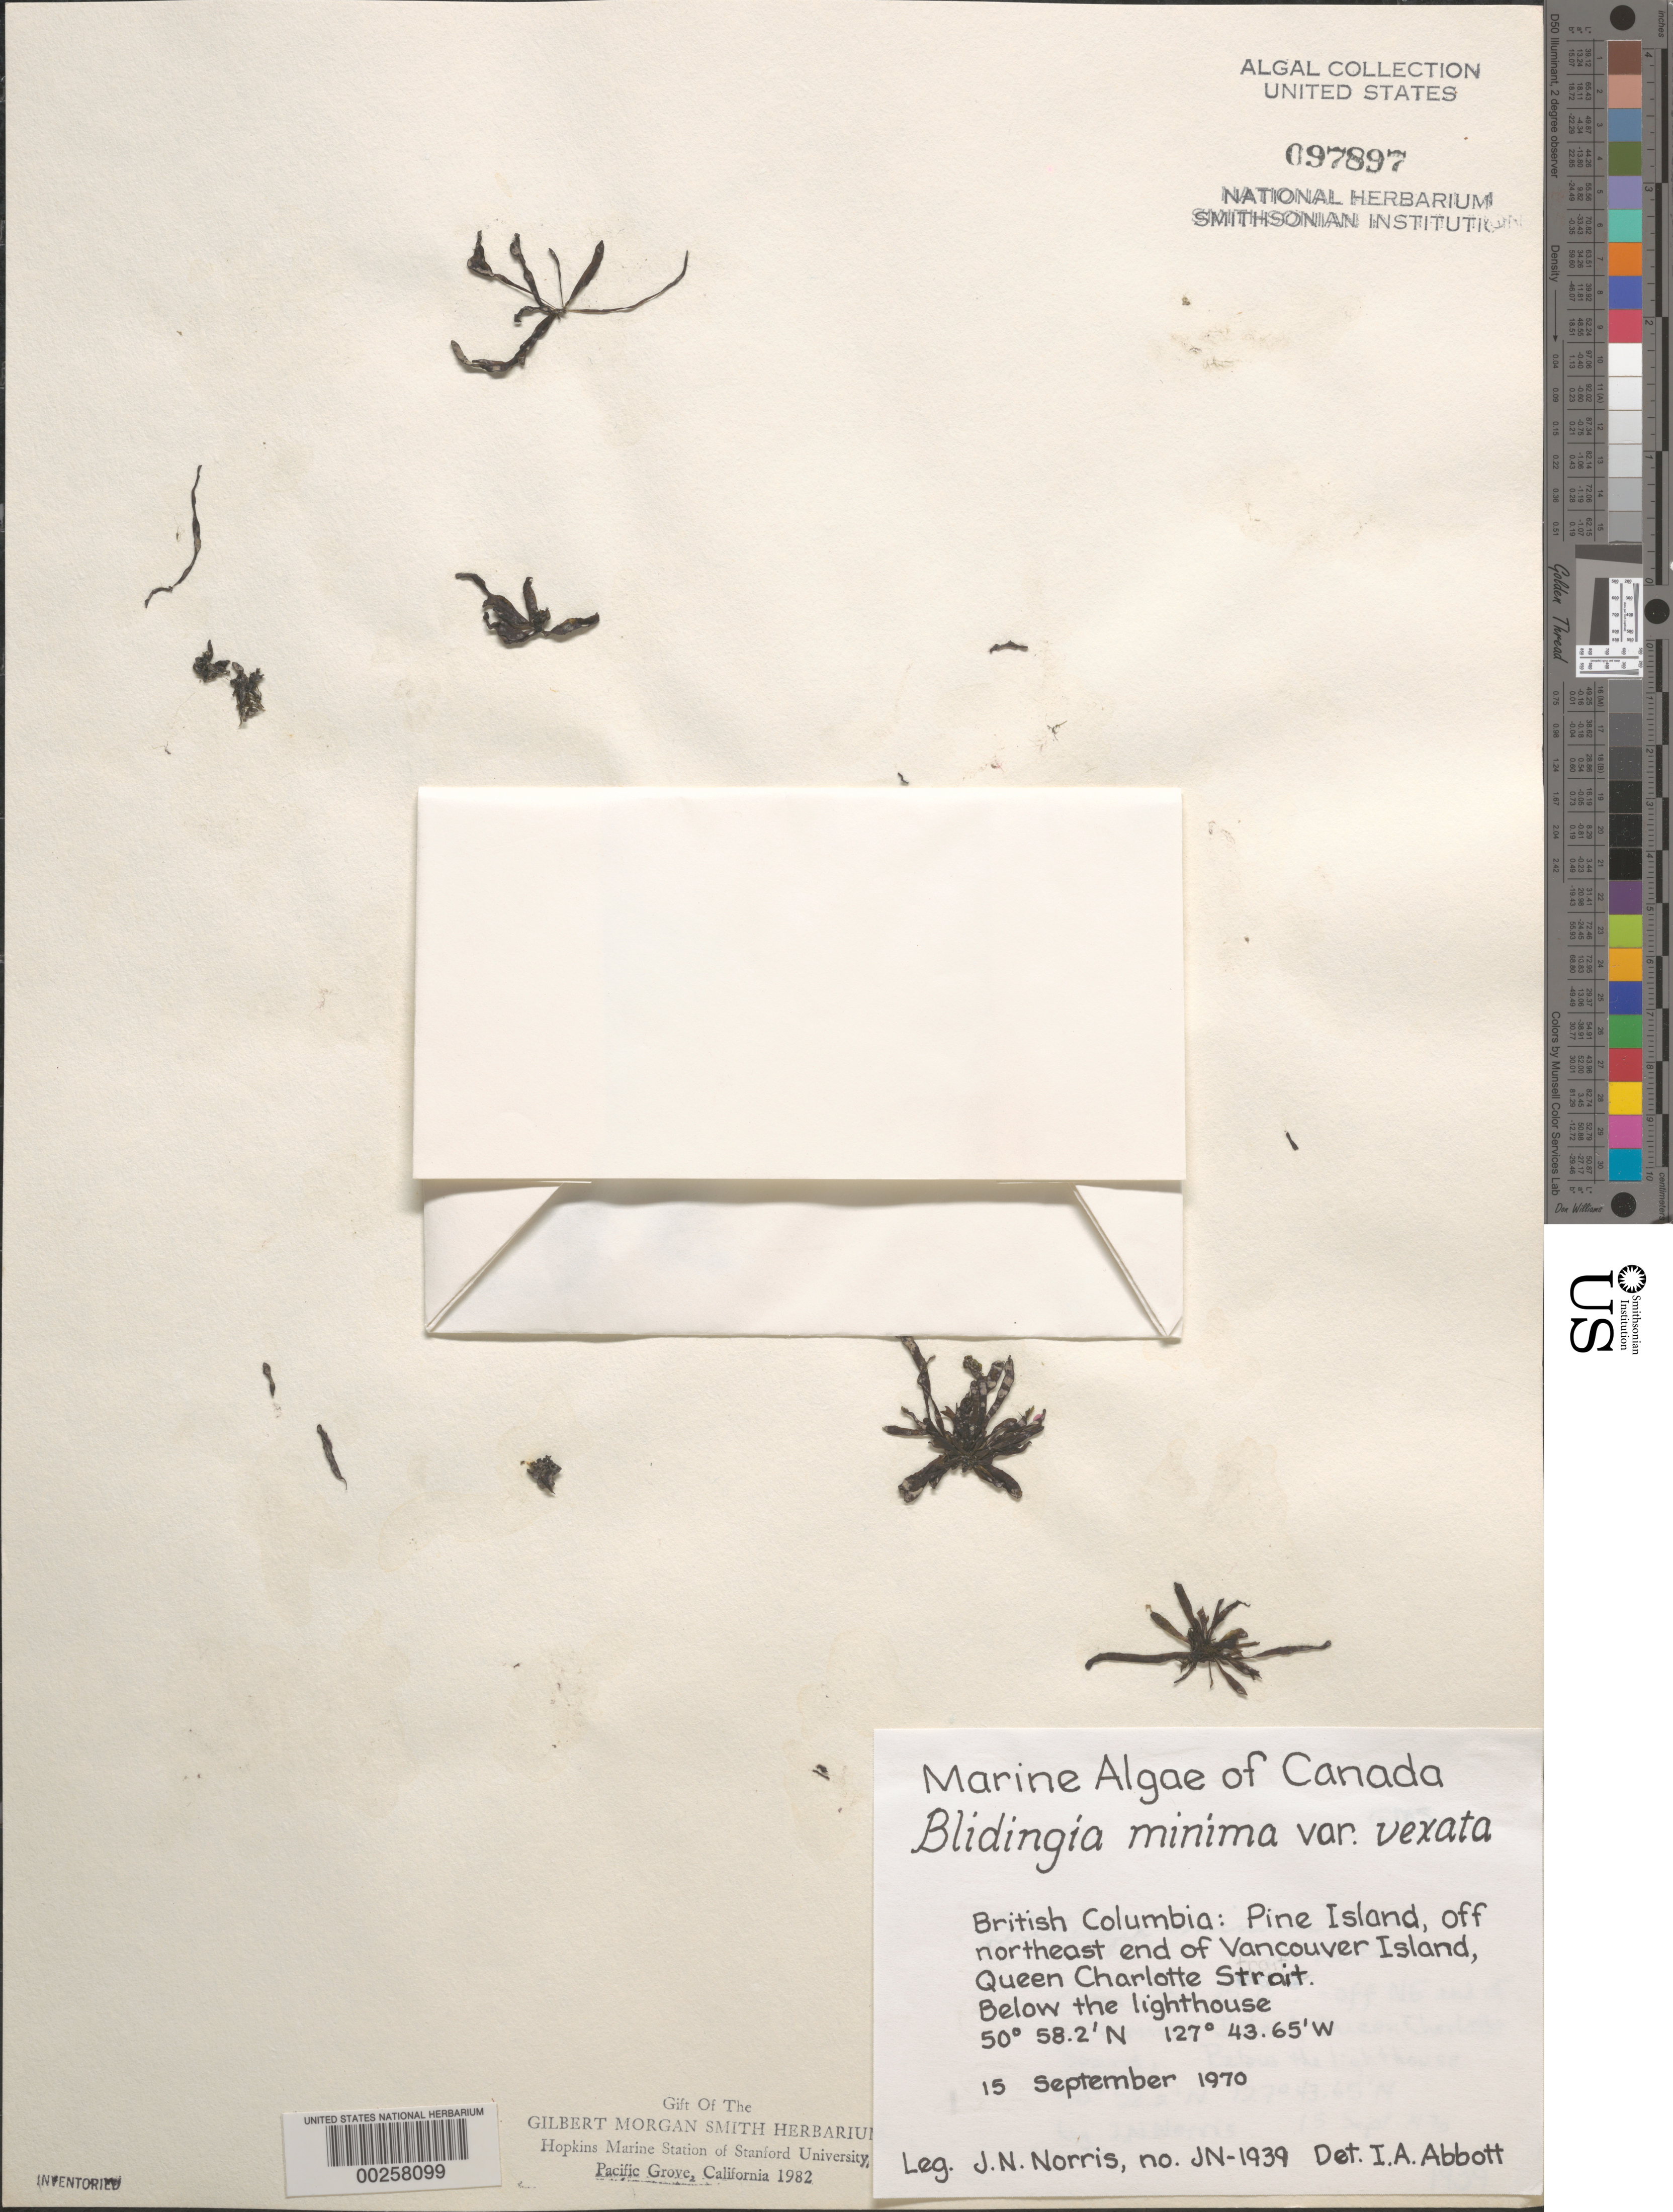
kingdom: Plantae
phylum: Chlorophyta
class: Ulvophyceae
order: Ulvales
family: Kornmanniaceae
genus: Blidingia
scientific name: Blidingia minima var. vexata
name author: (Setch. & N.L. Gardner) J.N. Norris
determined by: Abbott, Isabella A.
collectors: J. N. Norris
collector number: JN-1939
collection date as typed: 15 Sep 1970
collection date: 1970-09-15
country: Canada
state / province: British Columbia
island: Pine Island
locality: Off northeast Vancouver Island, Queen Charlotte Strait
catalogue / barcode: US 97897